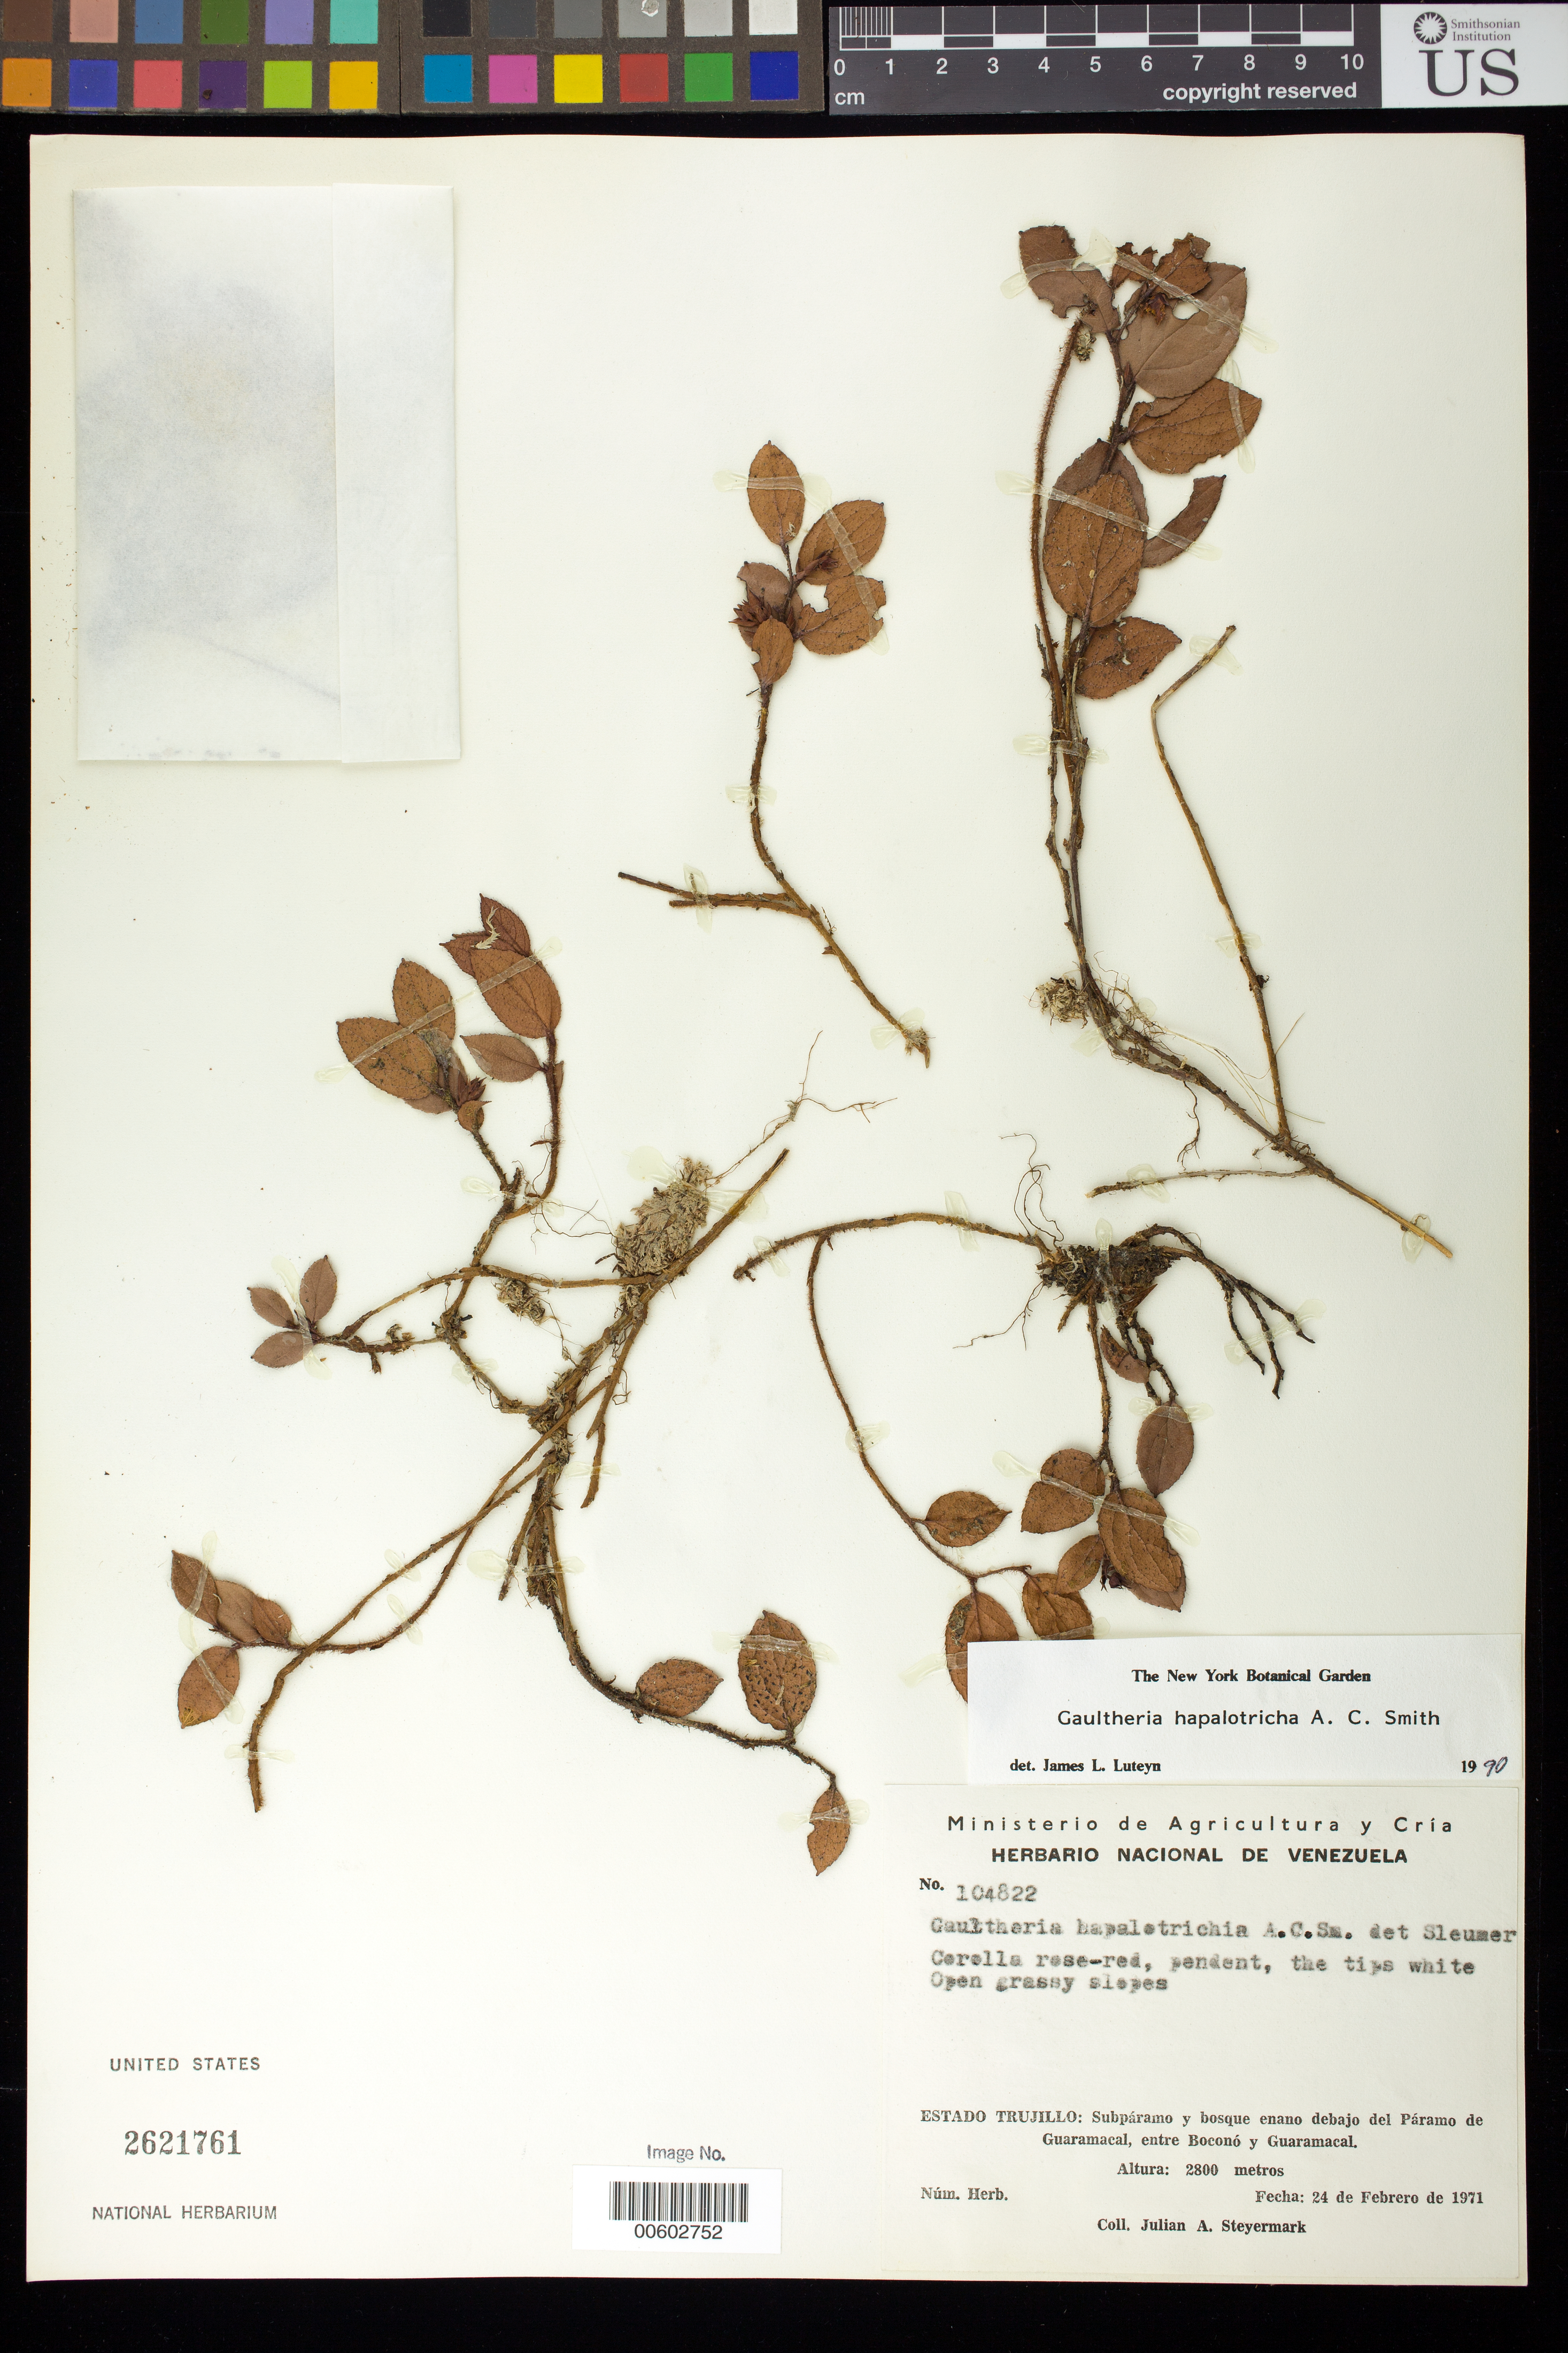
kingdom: Plantae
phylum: Tracheophyta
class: Magnoliopsida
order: Ericales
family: Ericaceae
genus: Gaultheria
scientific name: Gaultheria hapalotricha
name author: A.C. Sm.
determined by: Luteyn, J. L.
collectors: J. Steyermark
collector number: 104822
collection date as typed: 24 Feb 1971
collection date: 1971-02-24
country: Venezuela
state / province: Trujillo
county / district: Boconó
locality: Páramo de Guaramacal, entre Boconó y Guaramacal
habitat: Subpáramo y bosque enano debajo. Open grassy slopes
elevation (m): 2800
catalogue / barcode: US 2621761